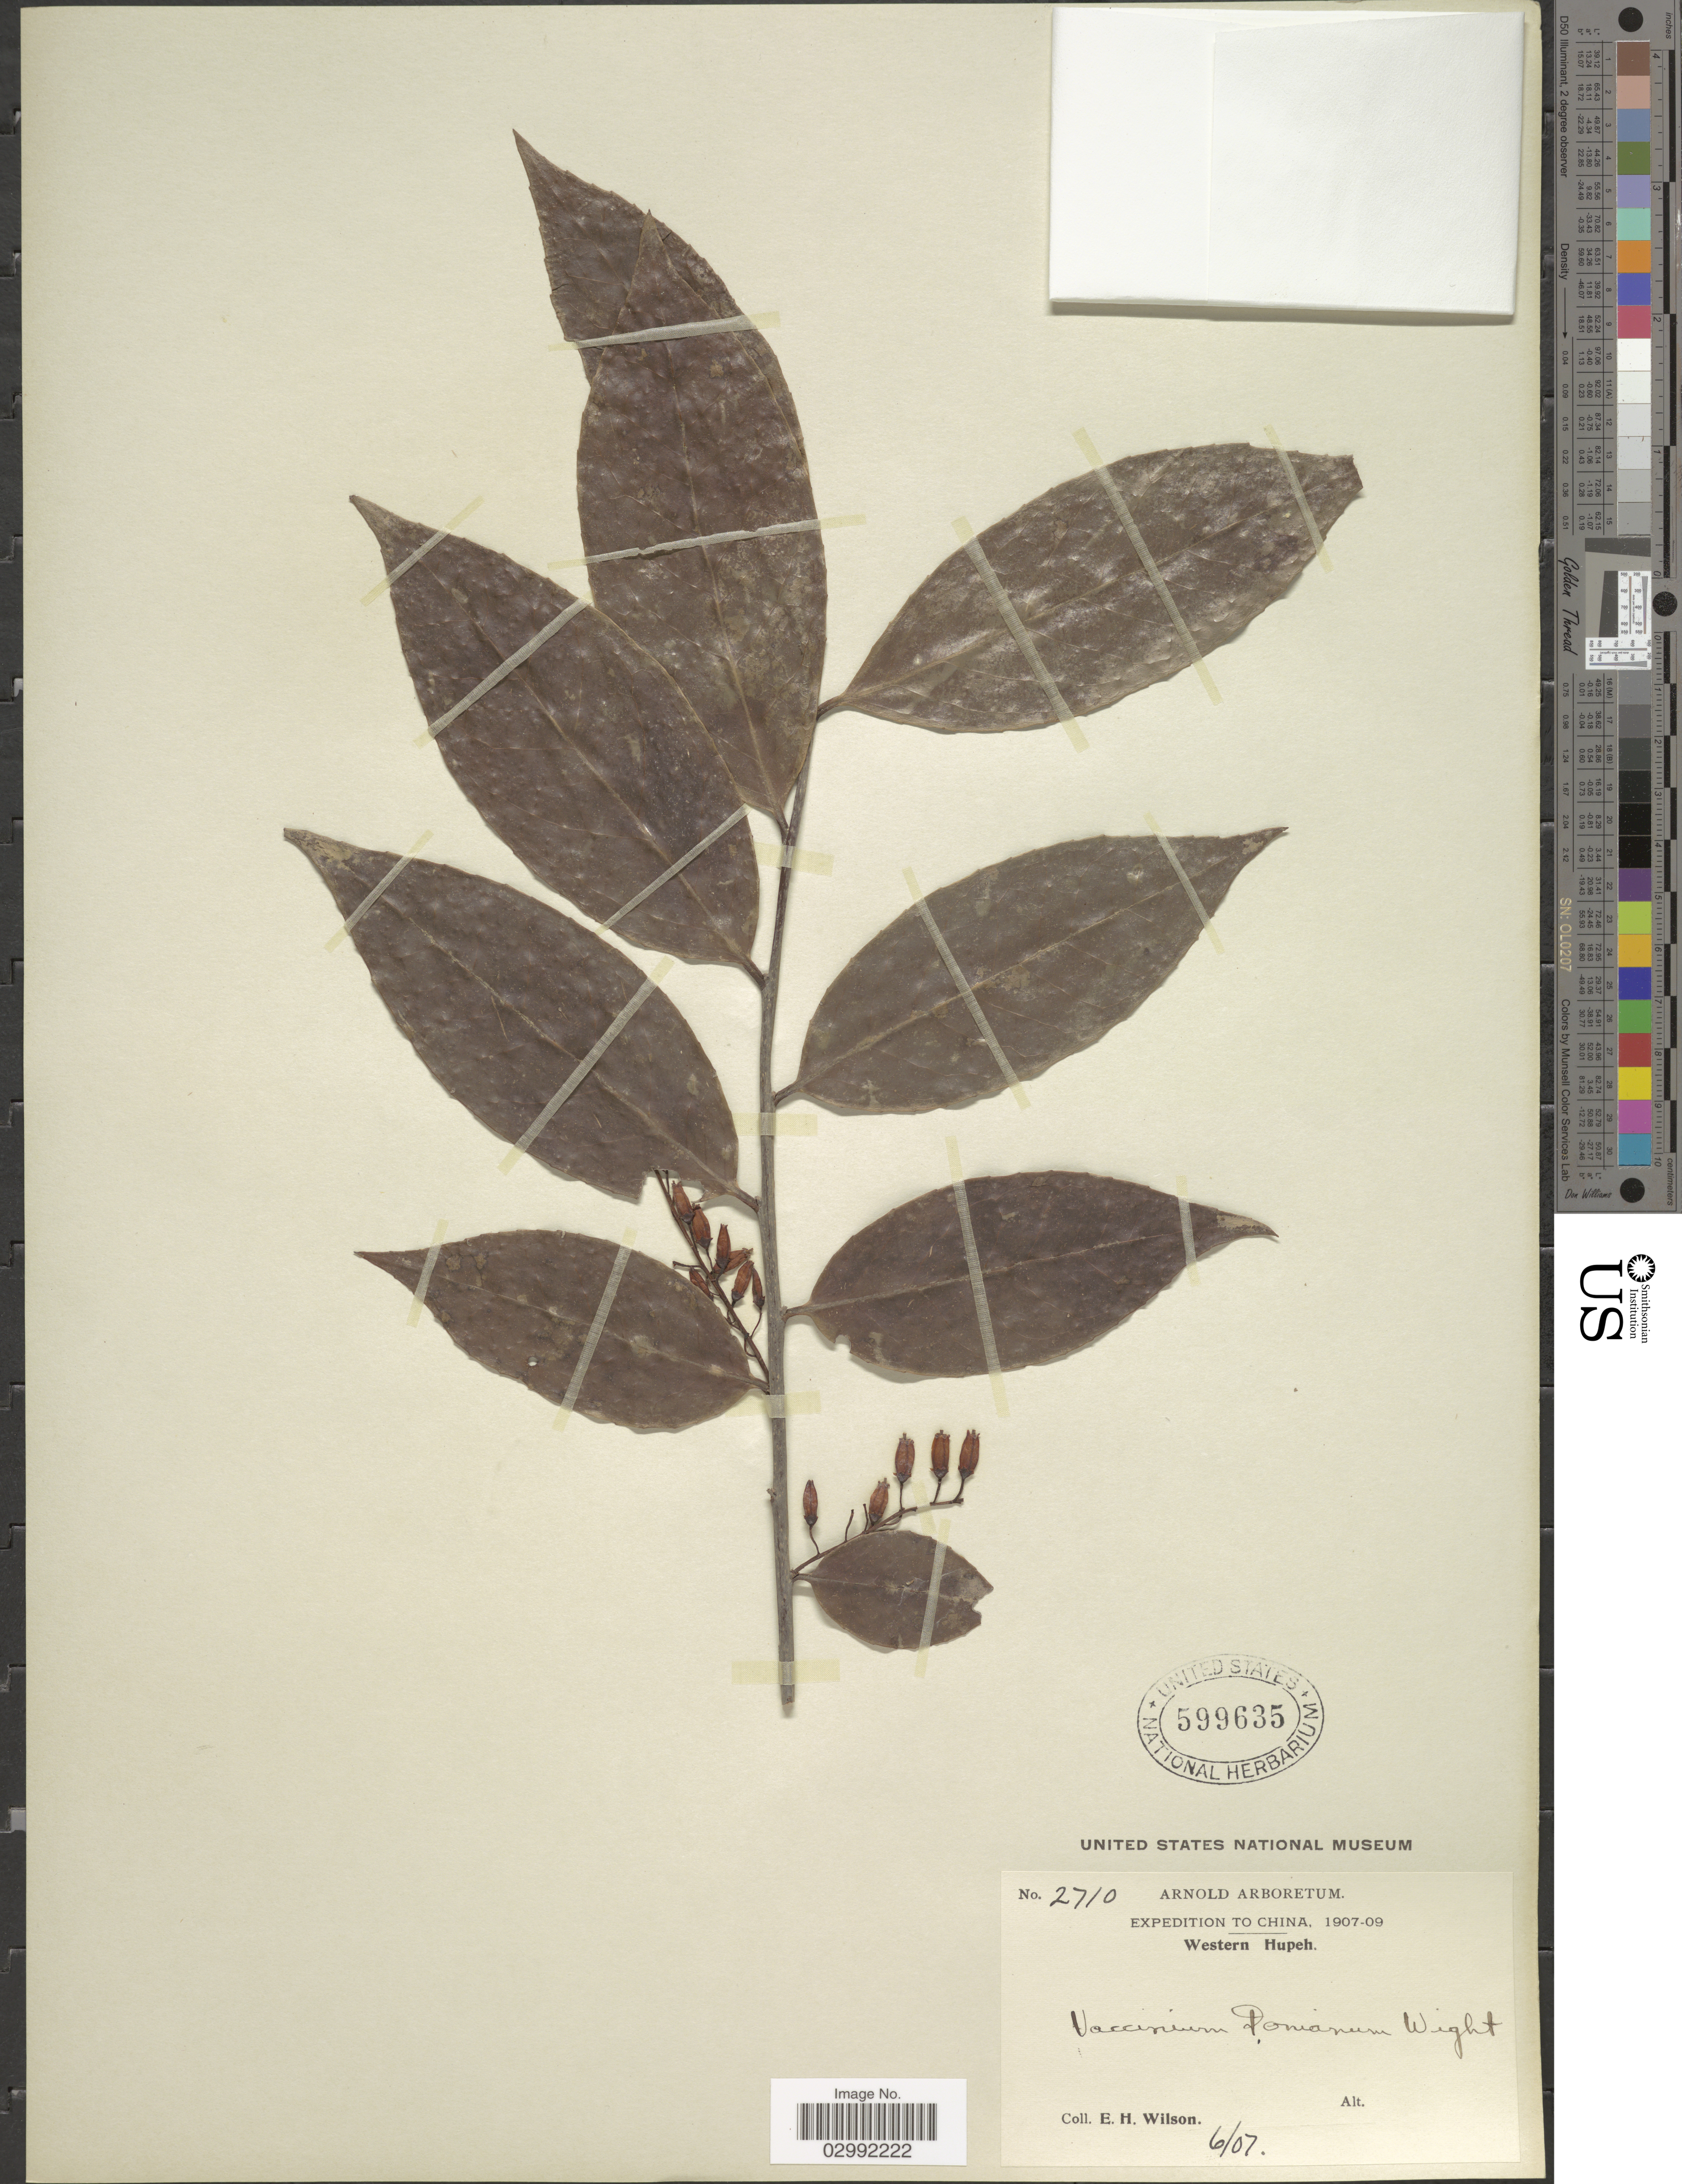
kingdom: Plantae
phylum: Tracheophyta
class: Magnoliopsida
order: Ericales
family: Ericaceae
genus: Vaccinium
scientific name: Vaccinium sprengelii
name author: (G. Don) Sleumer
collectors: E. Wilson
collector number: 2710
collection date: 1907-06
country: China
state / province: Hubei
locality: Western Hupeh.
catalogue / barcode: US 599635